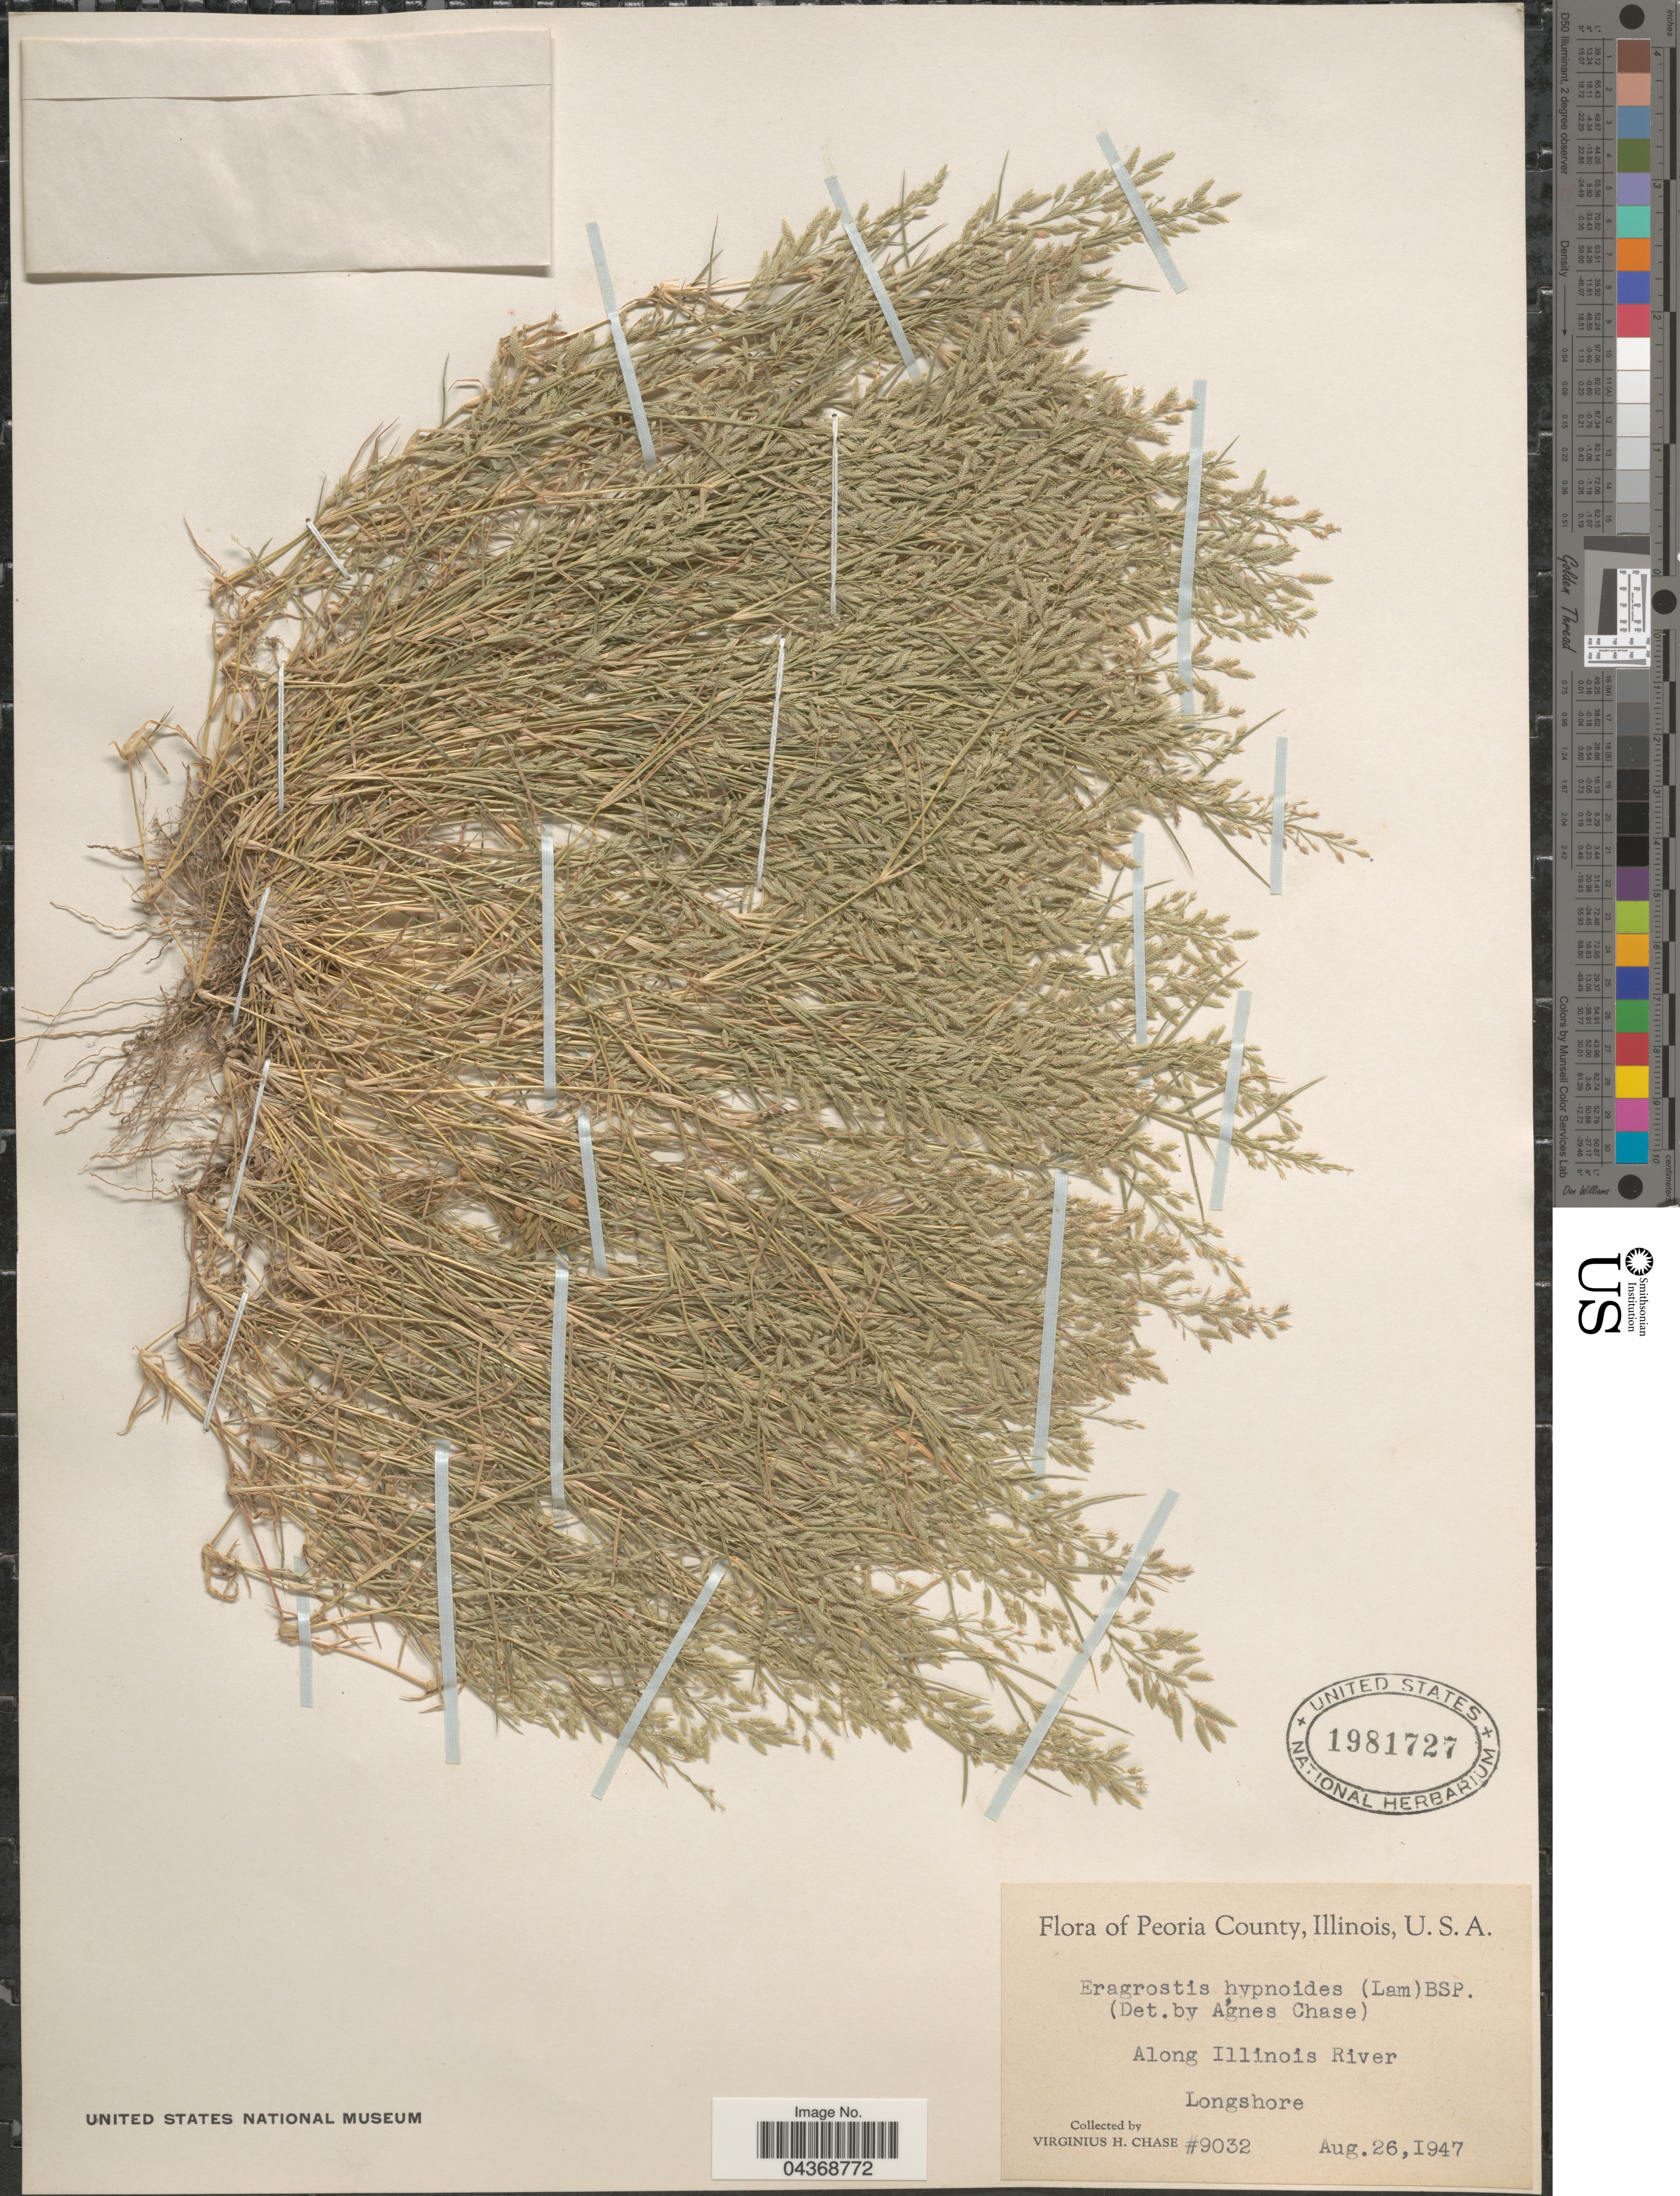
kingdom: Plantae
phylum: Tracheophyta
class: Liliopsida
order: Poales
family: Poaceae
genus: Eragrostis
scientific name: Eragrostis hypnoides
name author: (Lam.) Britton, Stearns & Poggenb.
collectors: V. H. Chase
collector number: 9032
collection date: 1947-08-26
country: United States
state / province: Illinois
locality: Peoria County. Along Illinois River. Longshore.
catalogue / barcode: US 1981727